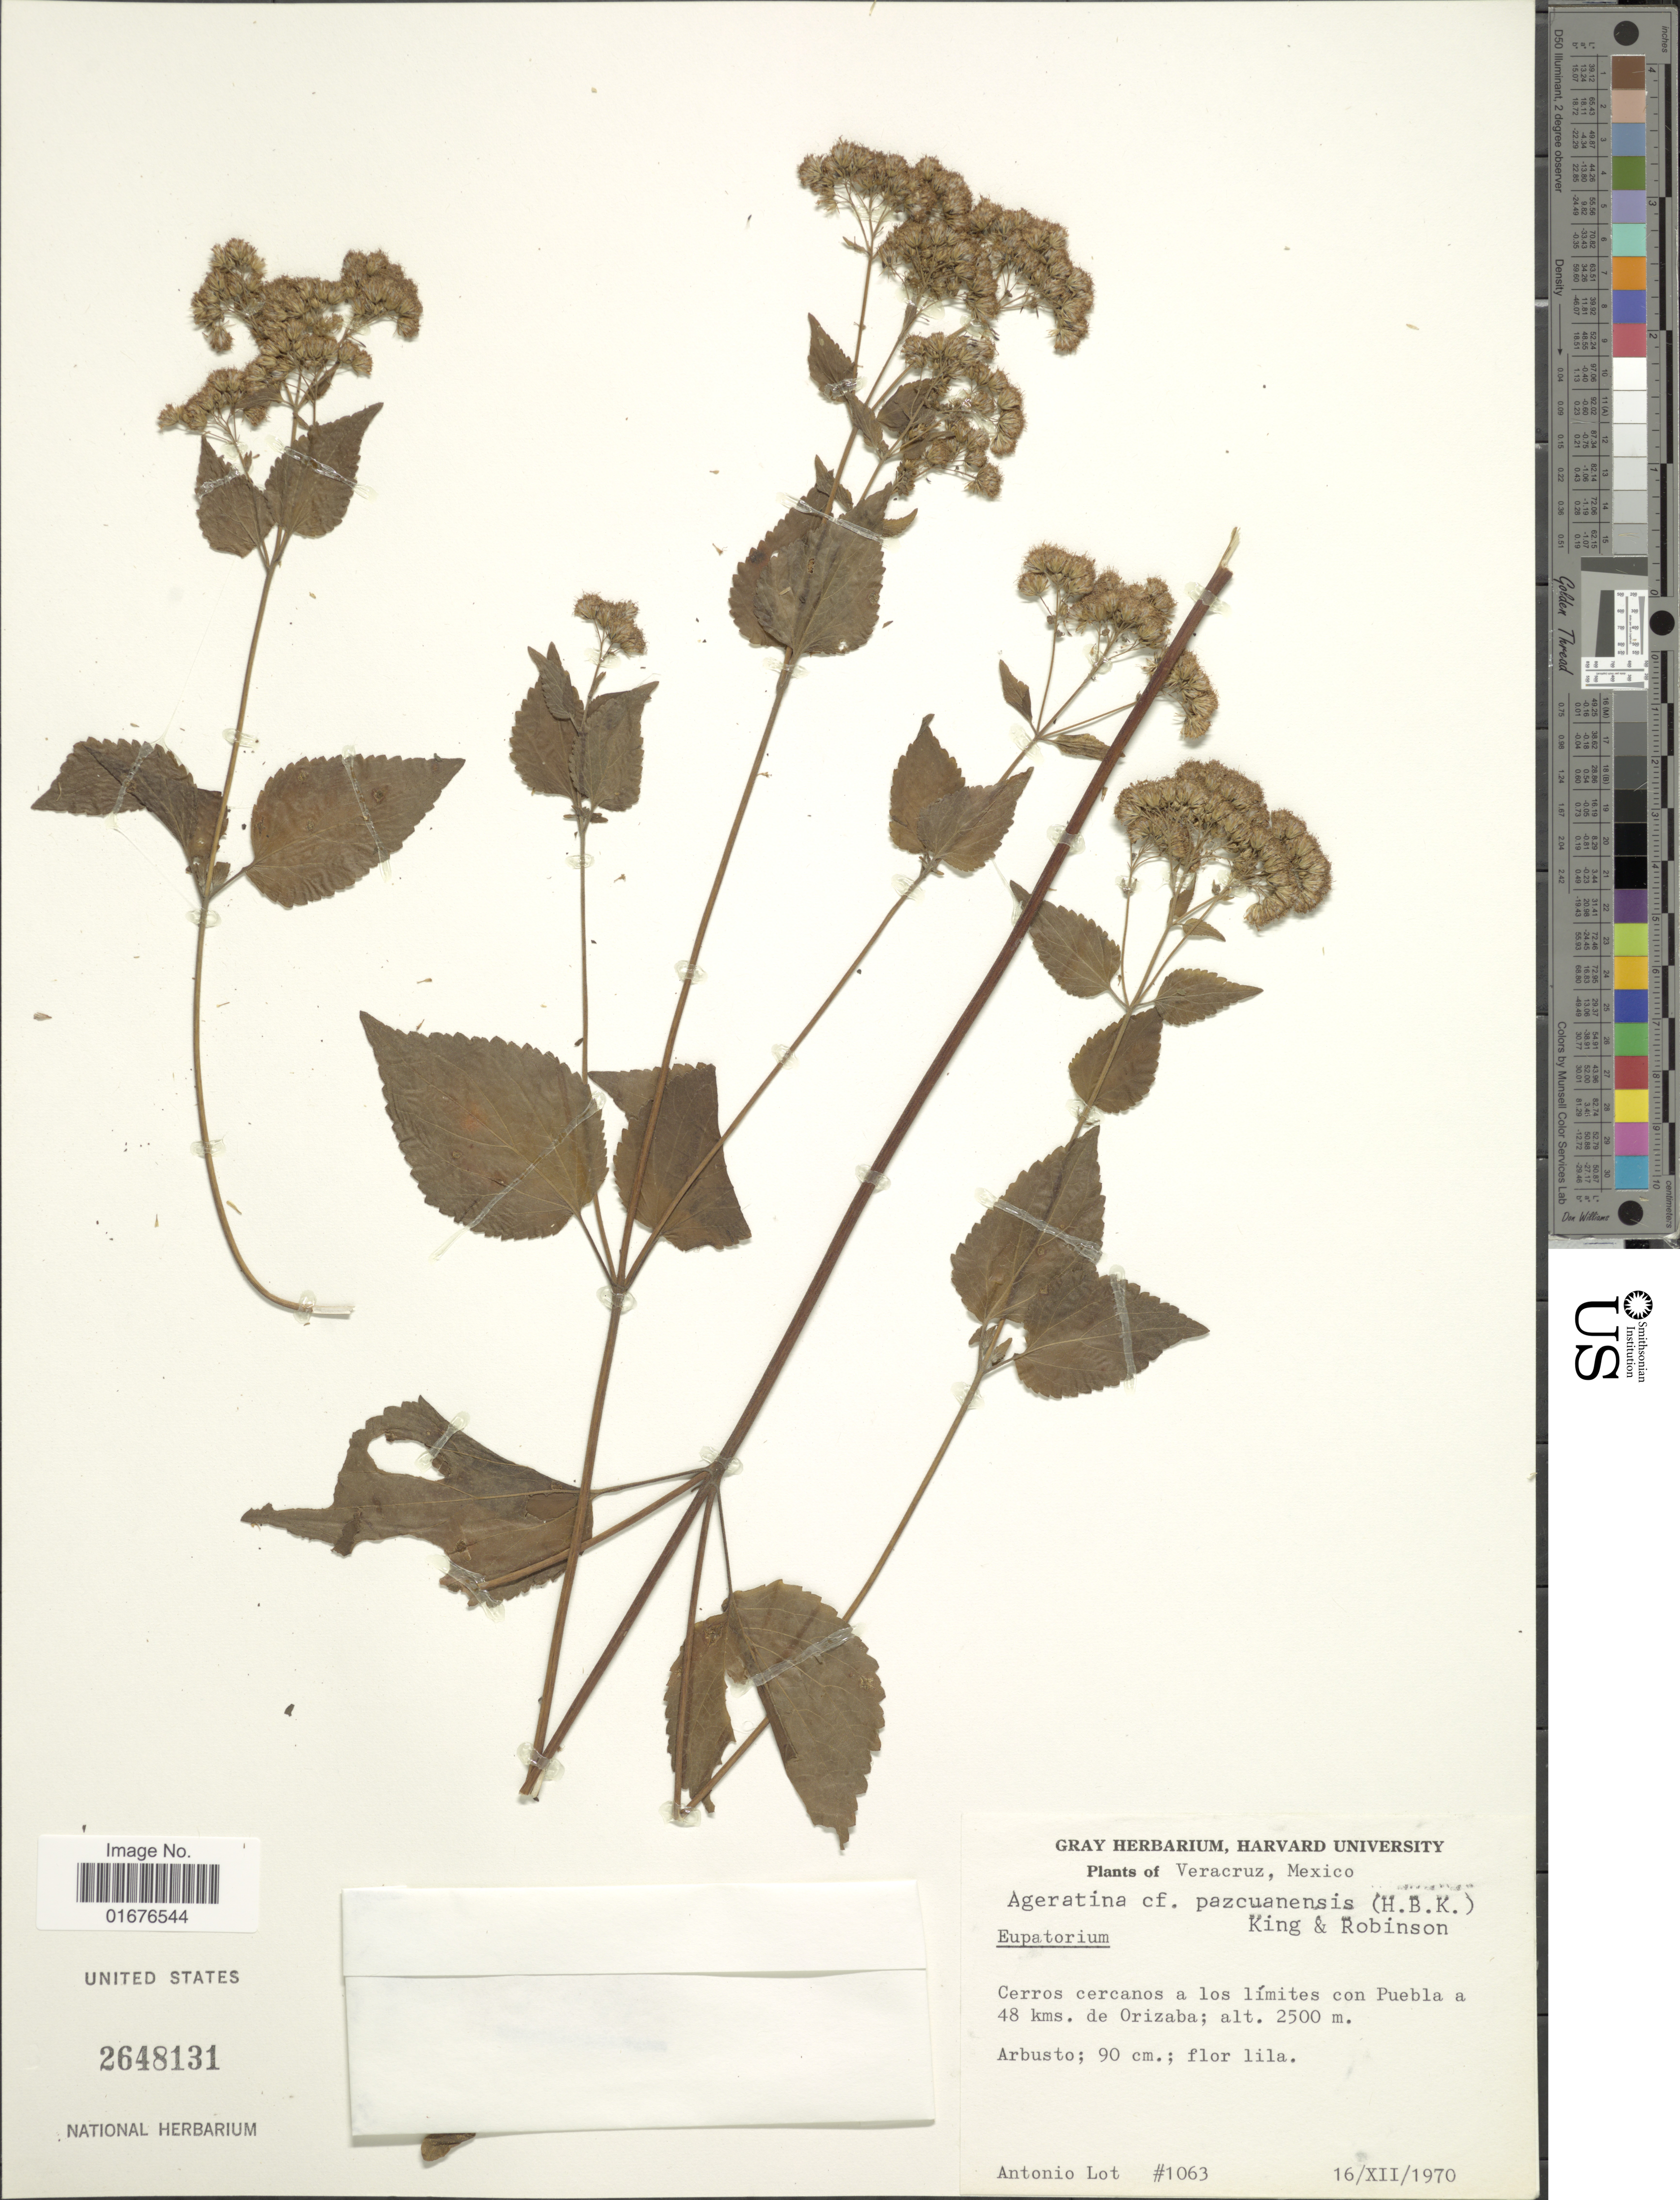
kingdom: Plantae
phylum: Tracheophyta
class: Magnoliopsida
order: Asterales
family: Asteraceae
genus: Ageratina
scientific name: Ageratina pichinchensis var. bustamenta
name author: (DC.) R.M. King & H. Rob.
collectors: Lot, A.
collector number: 1063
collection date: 1970-12-16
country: Mexico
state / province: Veracruz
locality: Veracruz,Cerros cercanos a los límites con Puebla a 48 kms. de Orizaba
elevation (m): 2500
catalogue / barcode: US 2648131